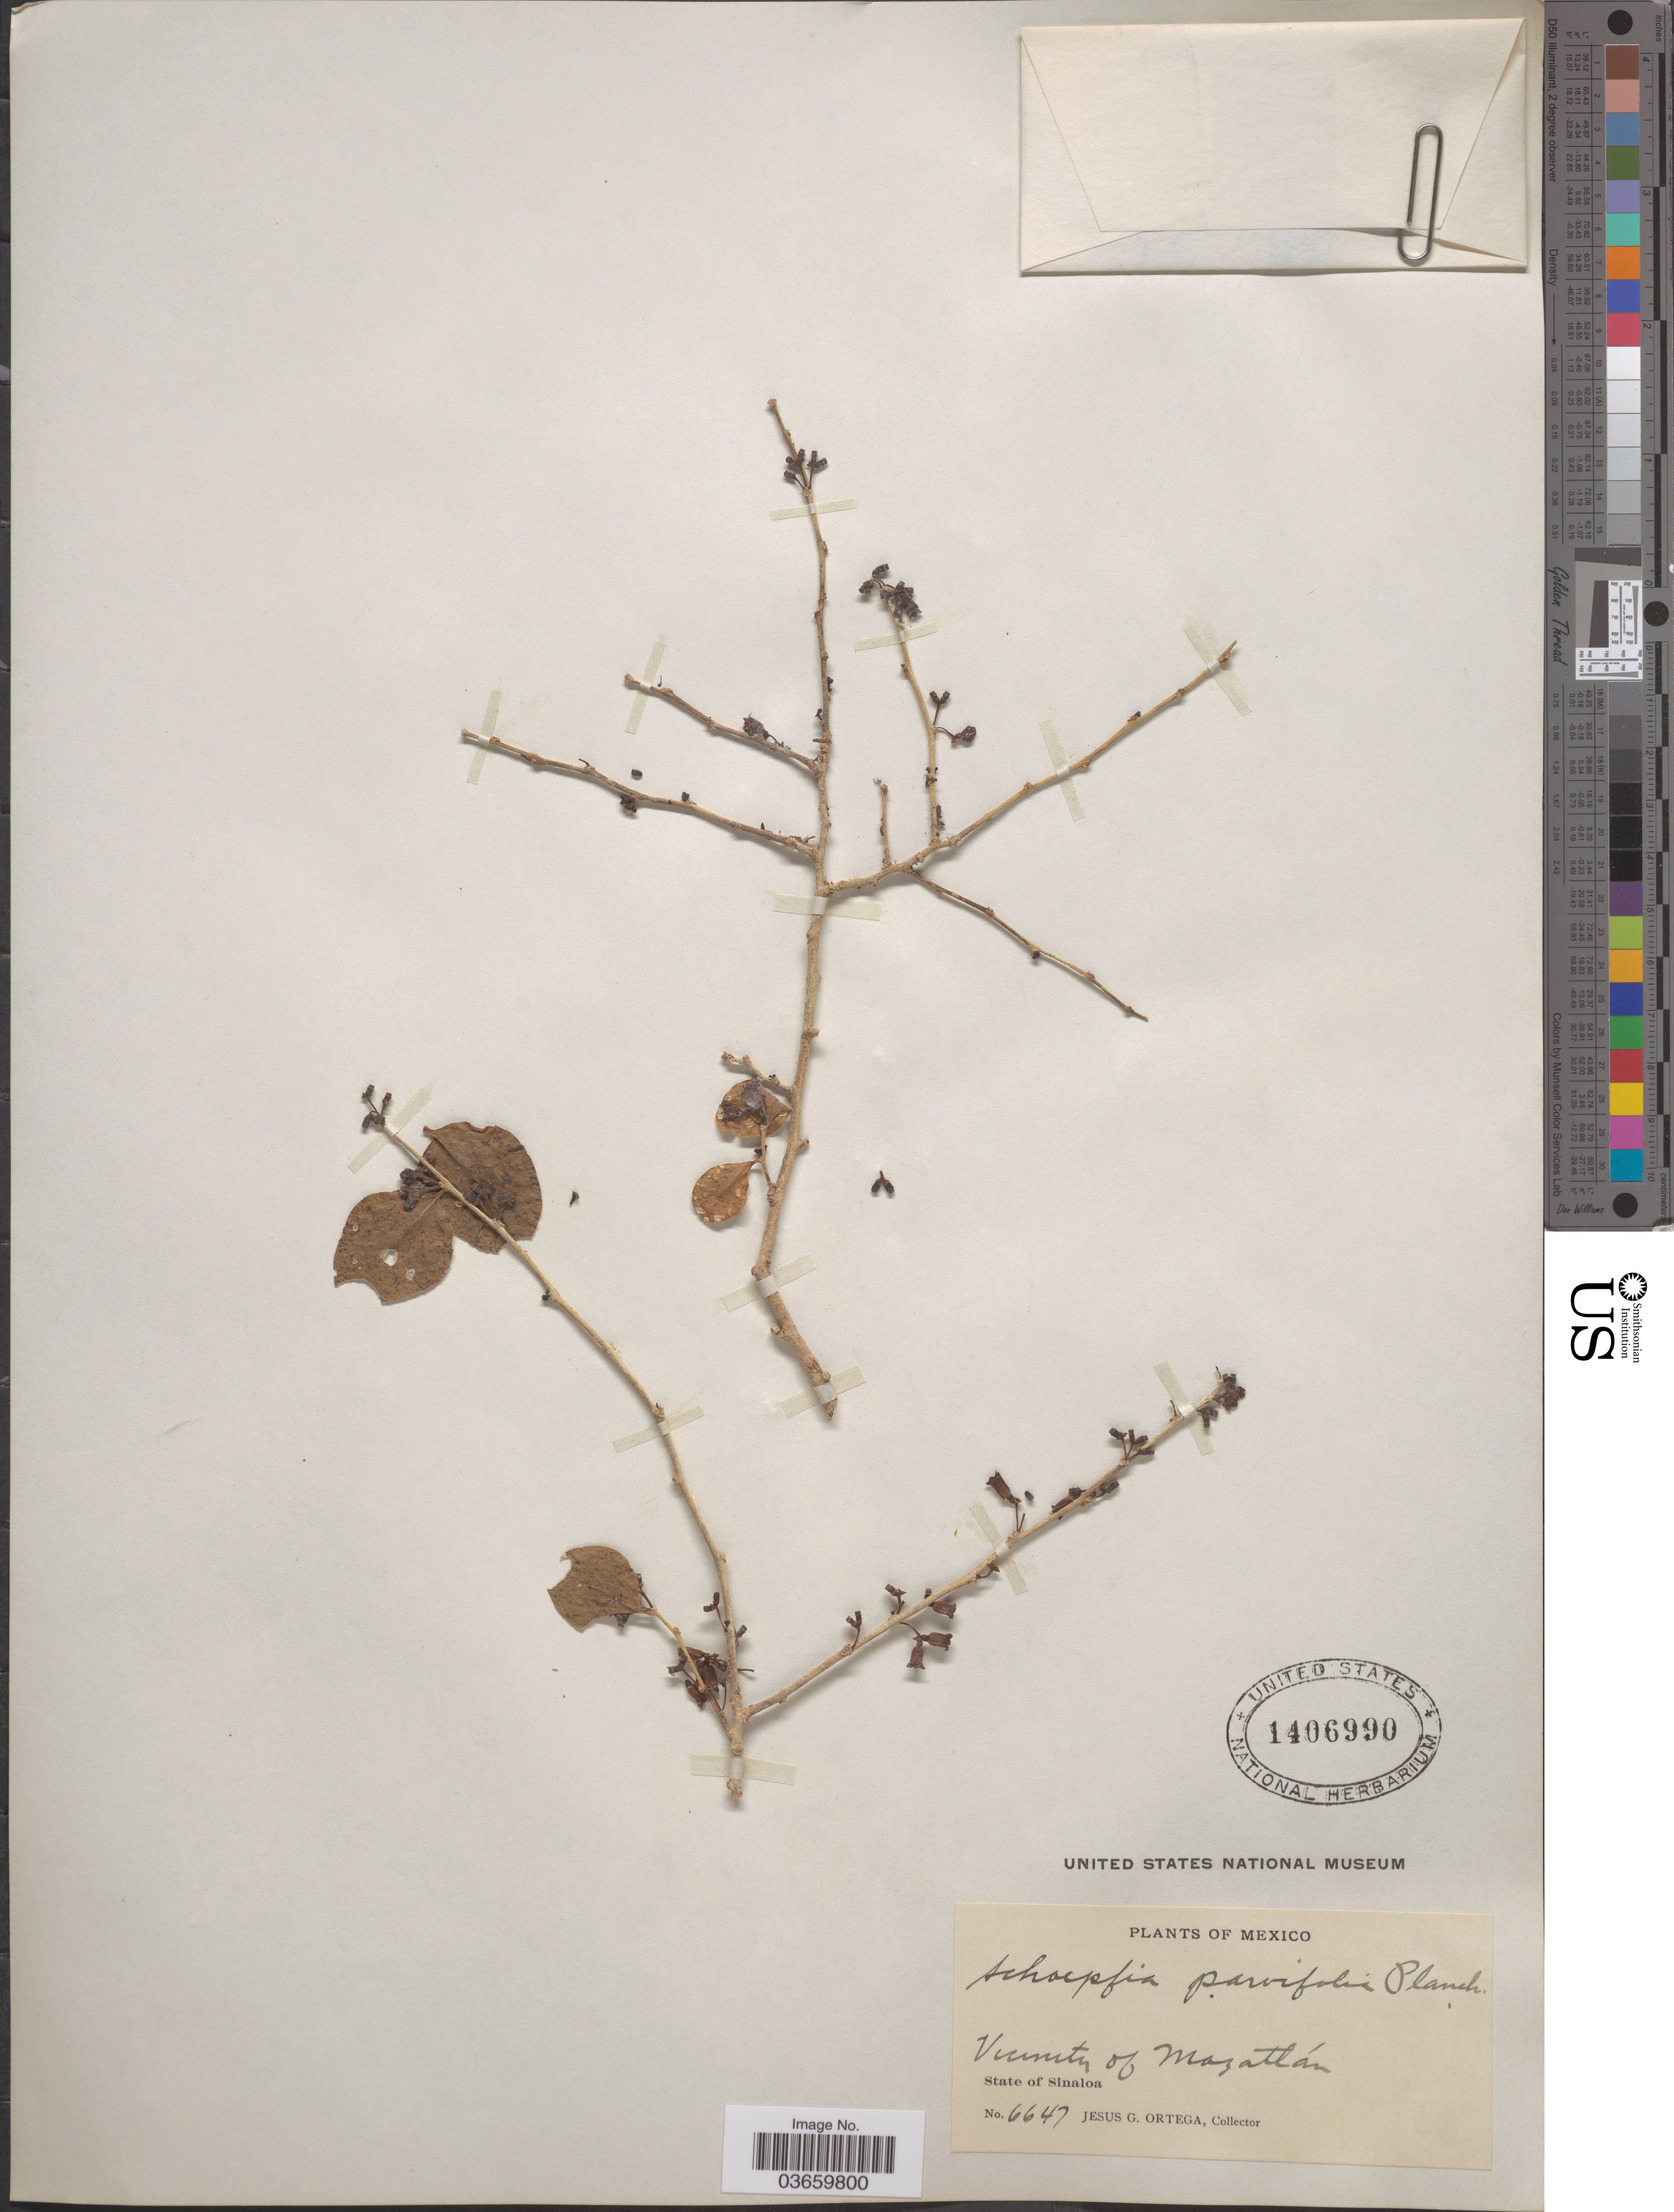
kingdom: Plantae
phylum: Tracheophyta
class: Magnoliopsida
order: Santalales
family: Schoepfiaceae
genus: Schoepfia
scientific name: Schoepfia parvifolia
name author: Planch.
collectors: J. Ortega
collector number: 6647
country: Mexico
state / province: Sinaloa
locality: Vicinity of Mazatlán.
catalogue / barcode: US 1406990